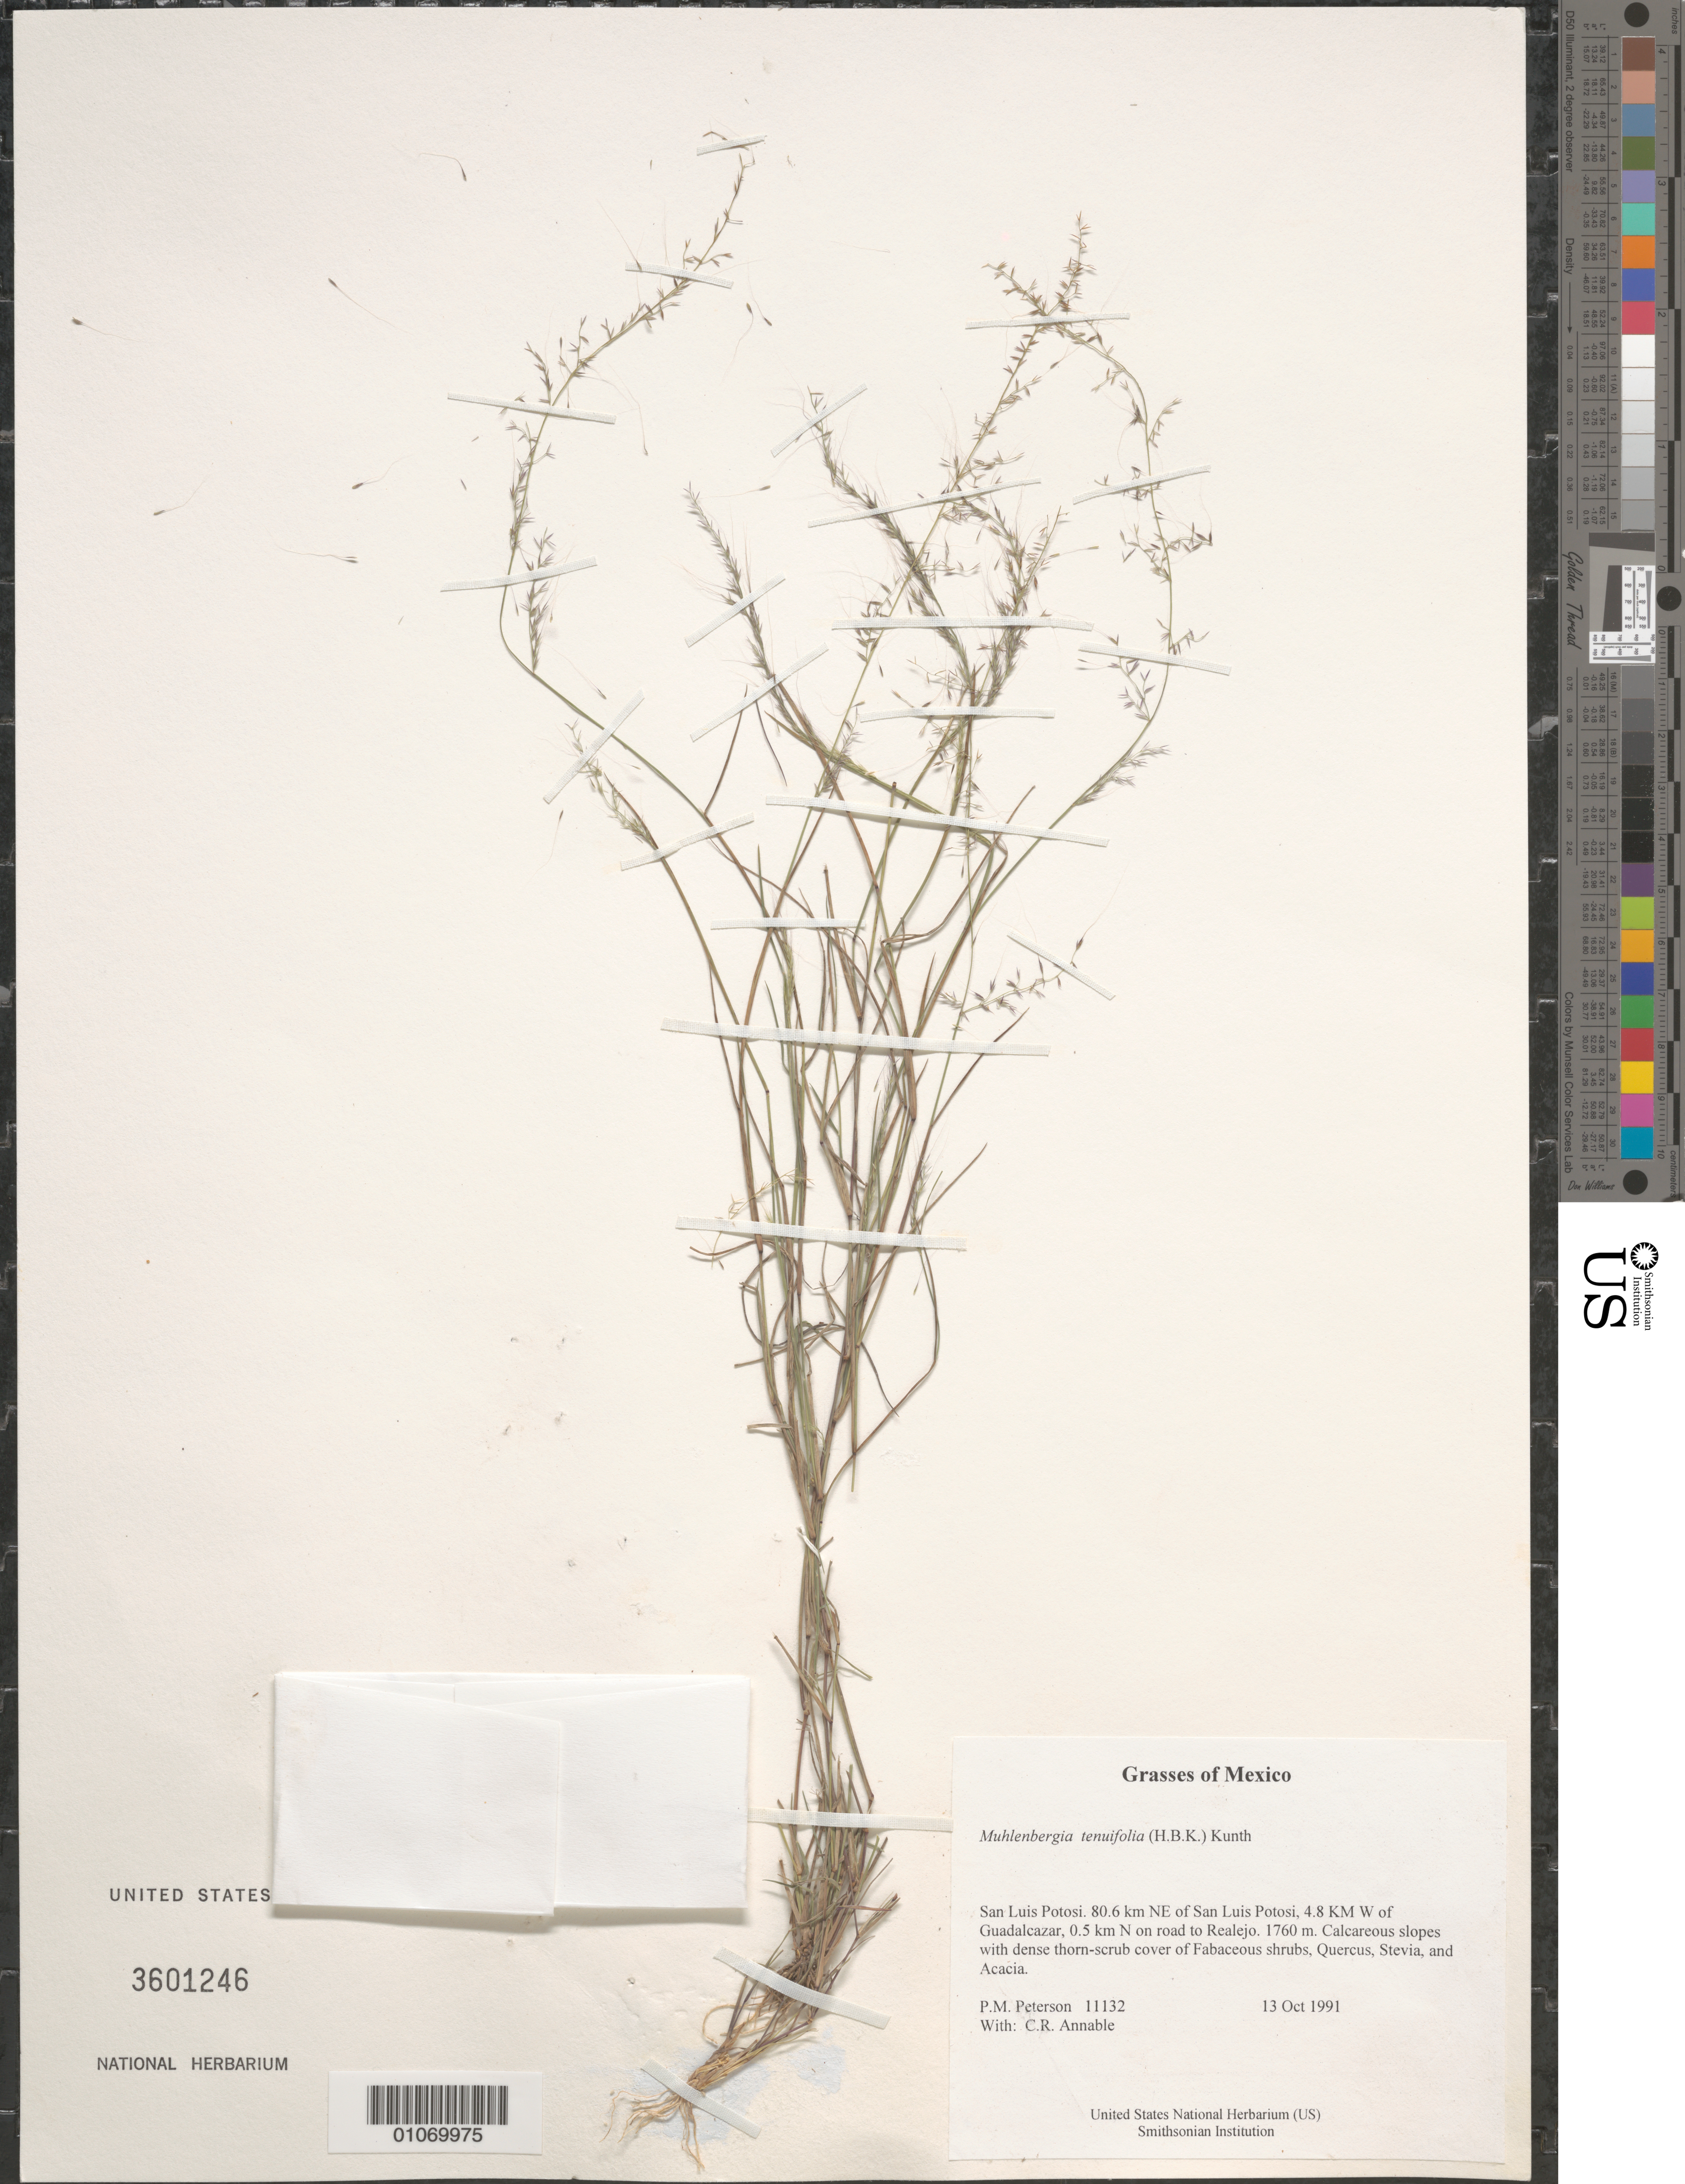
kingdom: Plantae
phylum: Tracheophyta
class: Liliopsida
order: Poales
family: Poaceae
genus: Muhlenbergia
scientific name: Muhlenbergia tenuifolia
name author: (Kunth) Kunth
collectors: P. M. Peterson & C. R. Annable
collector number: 11132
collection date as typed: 13 Oct 1991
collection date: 1991-10-13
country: Mexico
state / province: San Luis Potosi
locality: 80.6 km NE of San Luis Potosi, 4.8 KM W of Guadalcazar, 0.5 km N on road to Realejo.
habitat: Calcareous slopes with dense thorn-scrub cover of Fabaceous shrubs, Quercus, Stevia, and Acacia.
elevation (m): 1760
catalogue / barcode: US 3601246